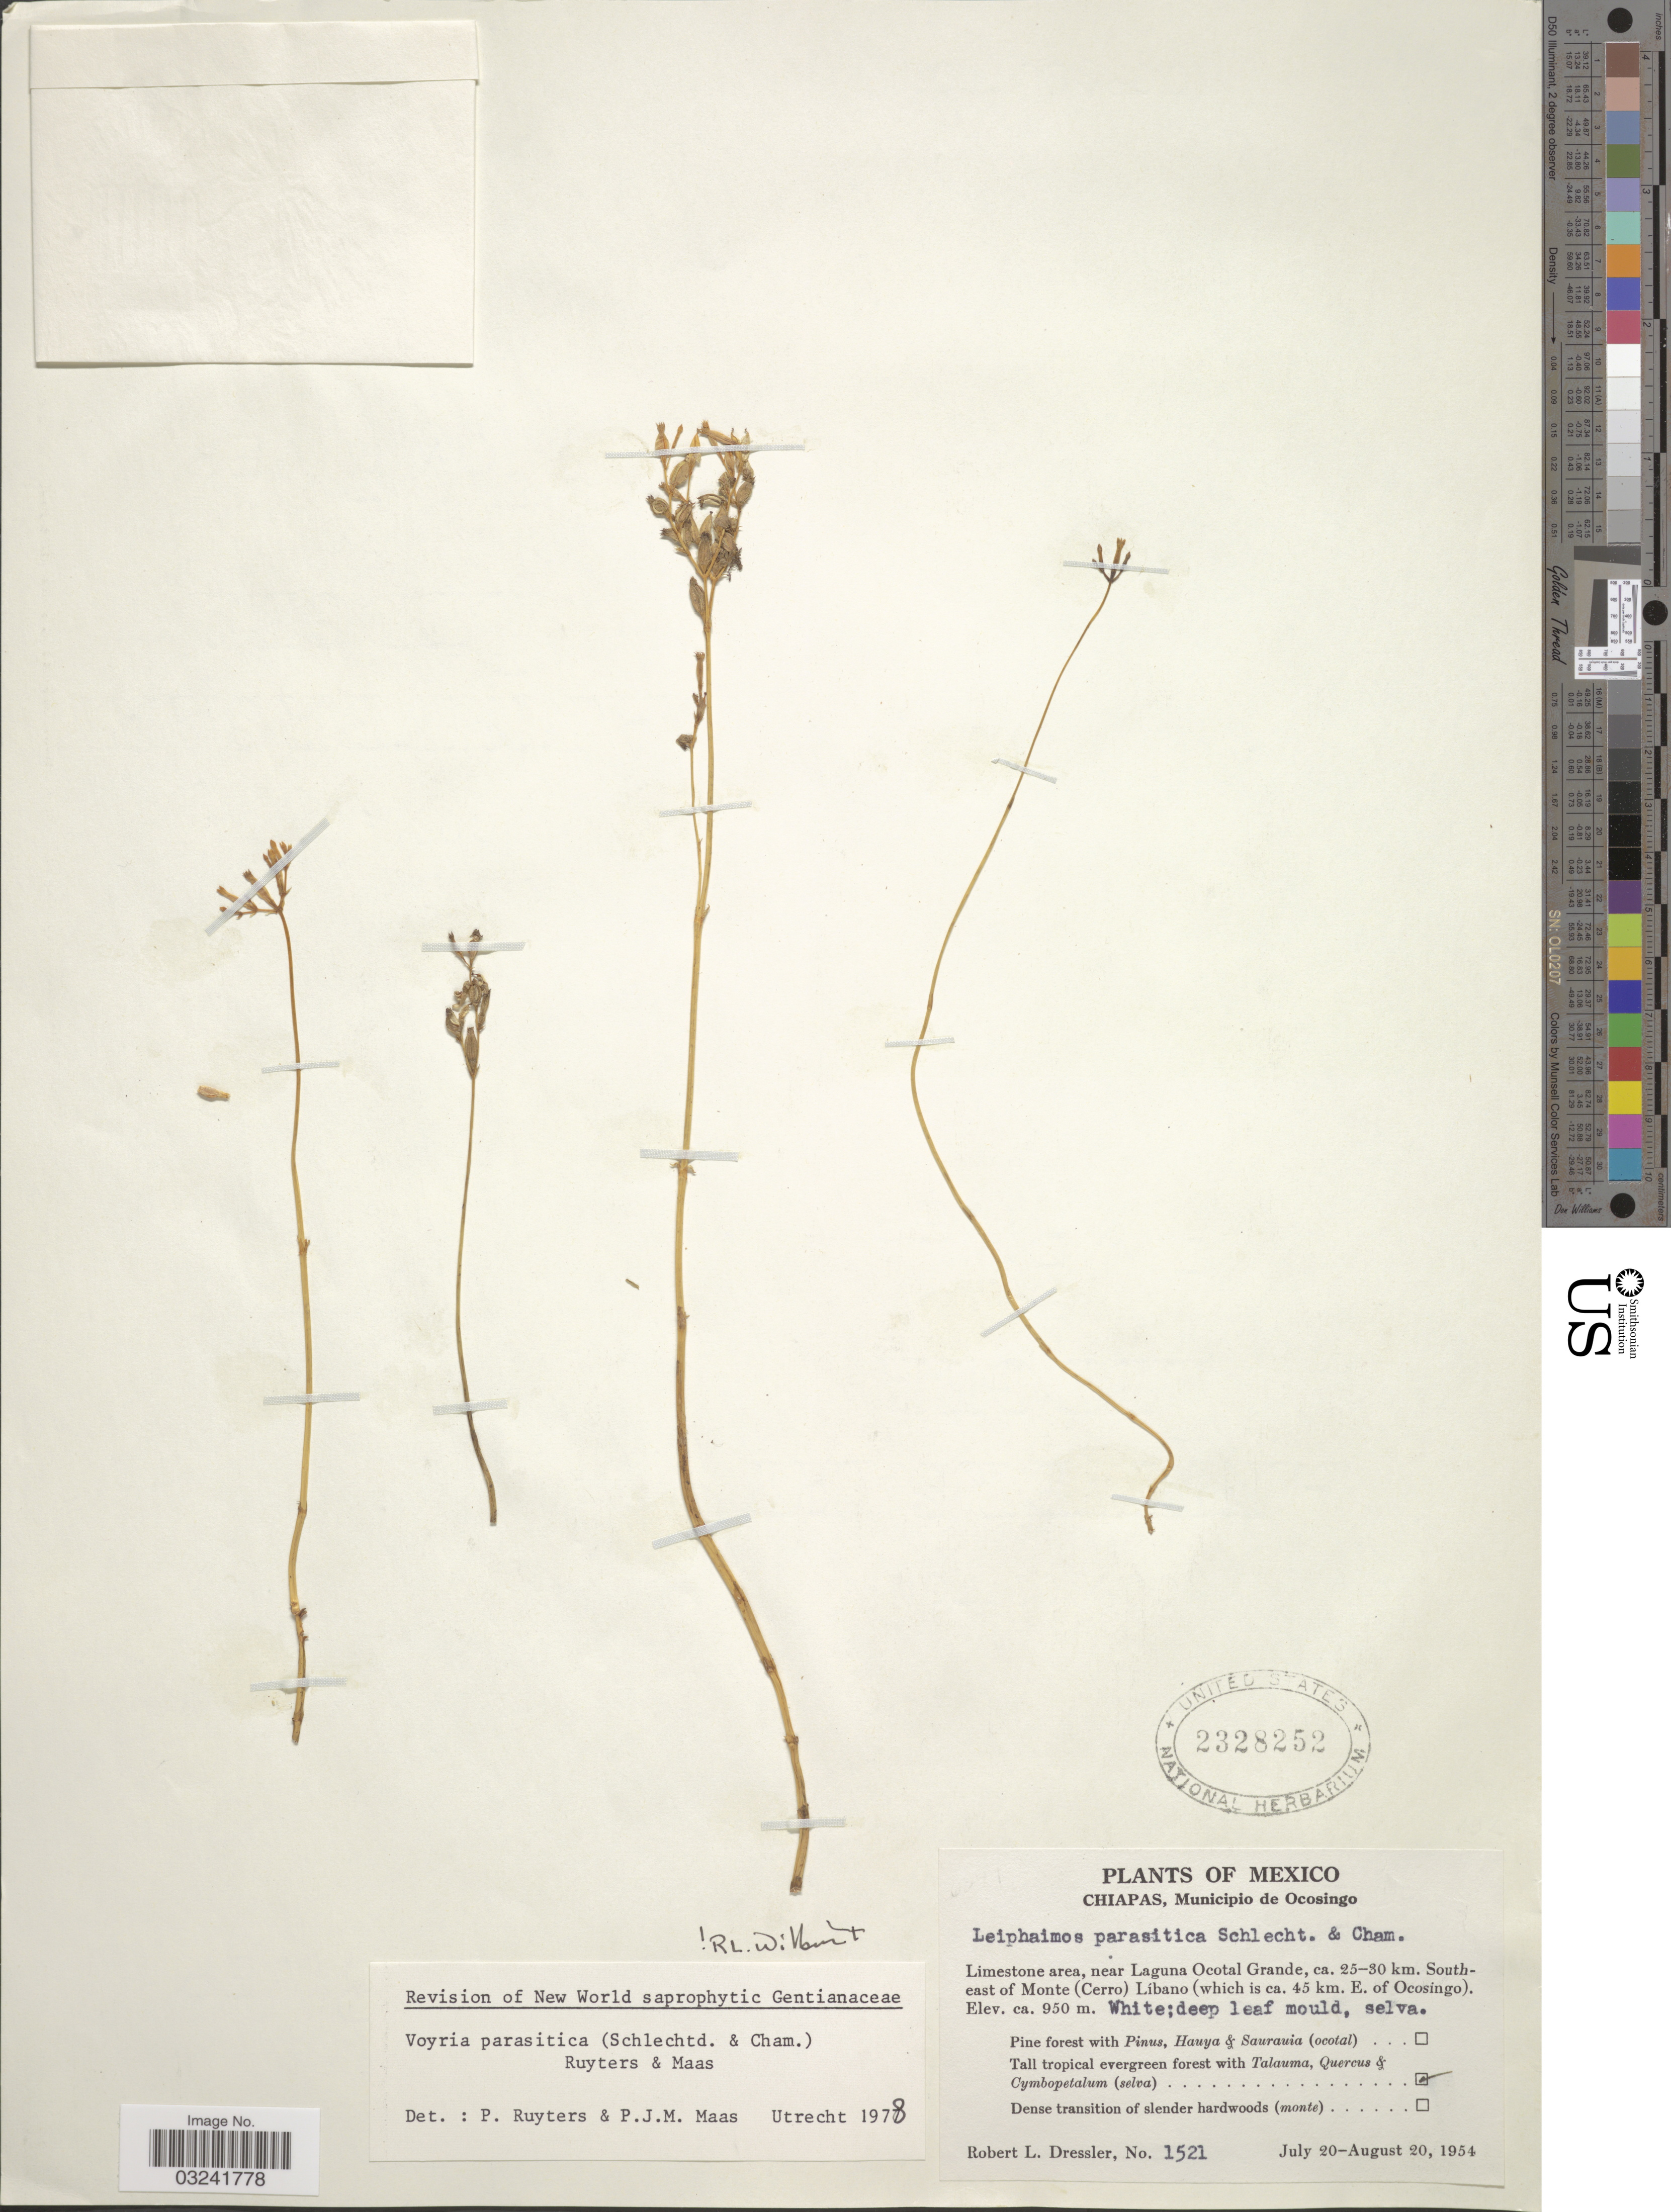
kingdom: Plantae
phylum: Tracheophyta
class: Magnoliopsida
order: Gentianales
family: Gentianaceae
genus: Voyria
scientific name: Voyria parasitica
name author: (Schltdl. & Cham.) Ruyters & Maas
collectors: R. Dressler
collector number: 1521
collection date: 1954-07-20/1954-08-20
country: Mexico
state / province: Chiapas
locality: Municipio de Ocosingo, Limestone area, near Laguna Ocotal Grande, ca. 25-30 km. Southeast of Monte (Cerro) Líbano (which is ca. 45 km. E. of Ocosingo).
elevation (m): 950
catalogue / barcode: US 2328252